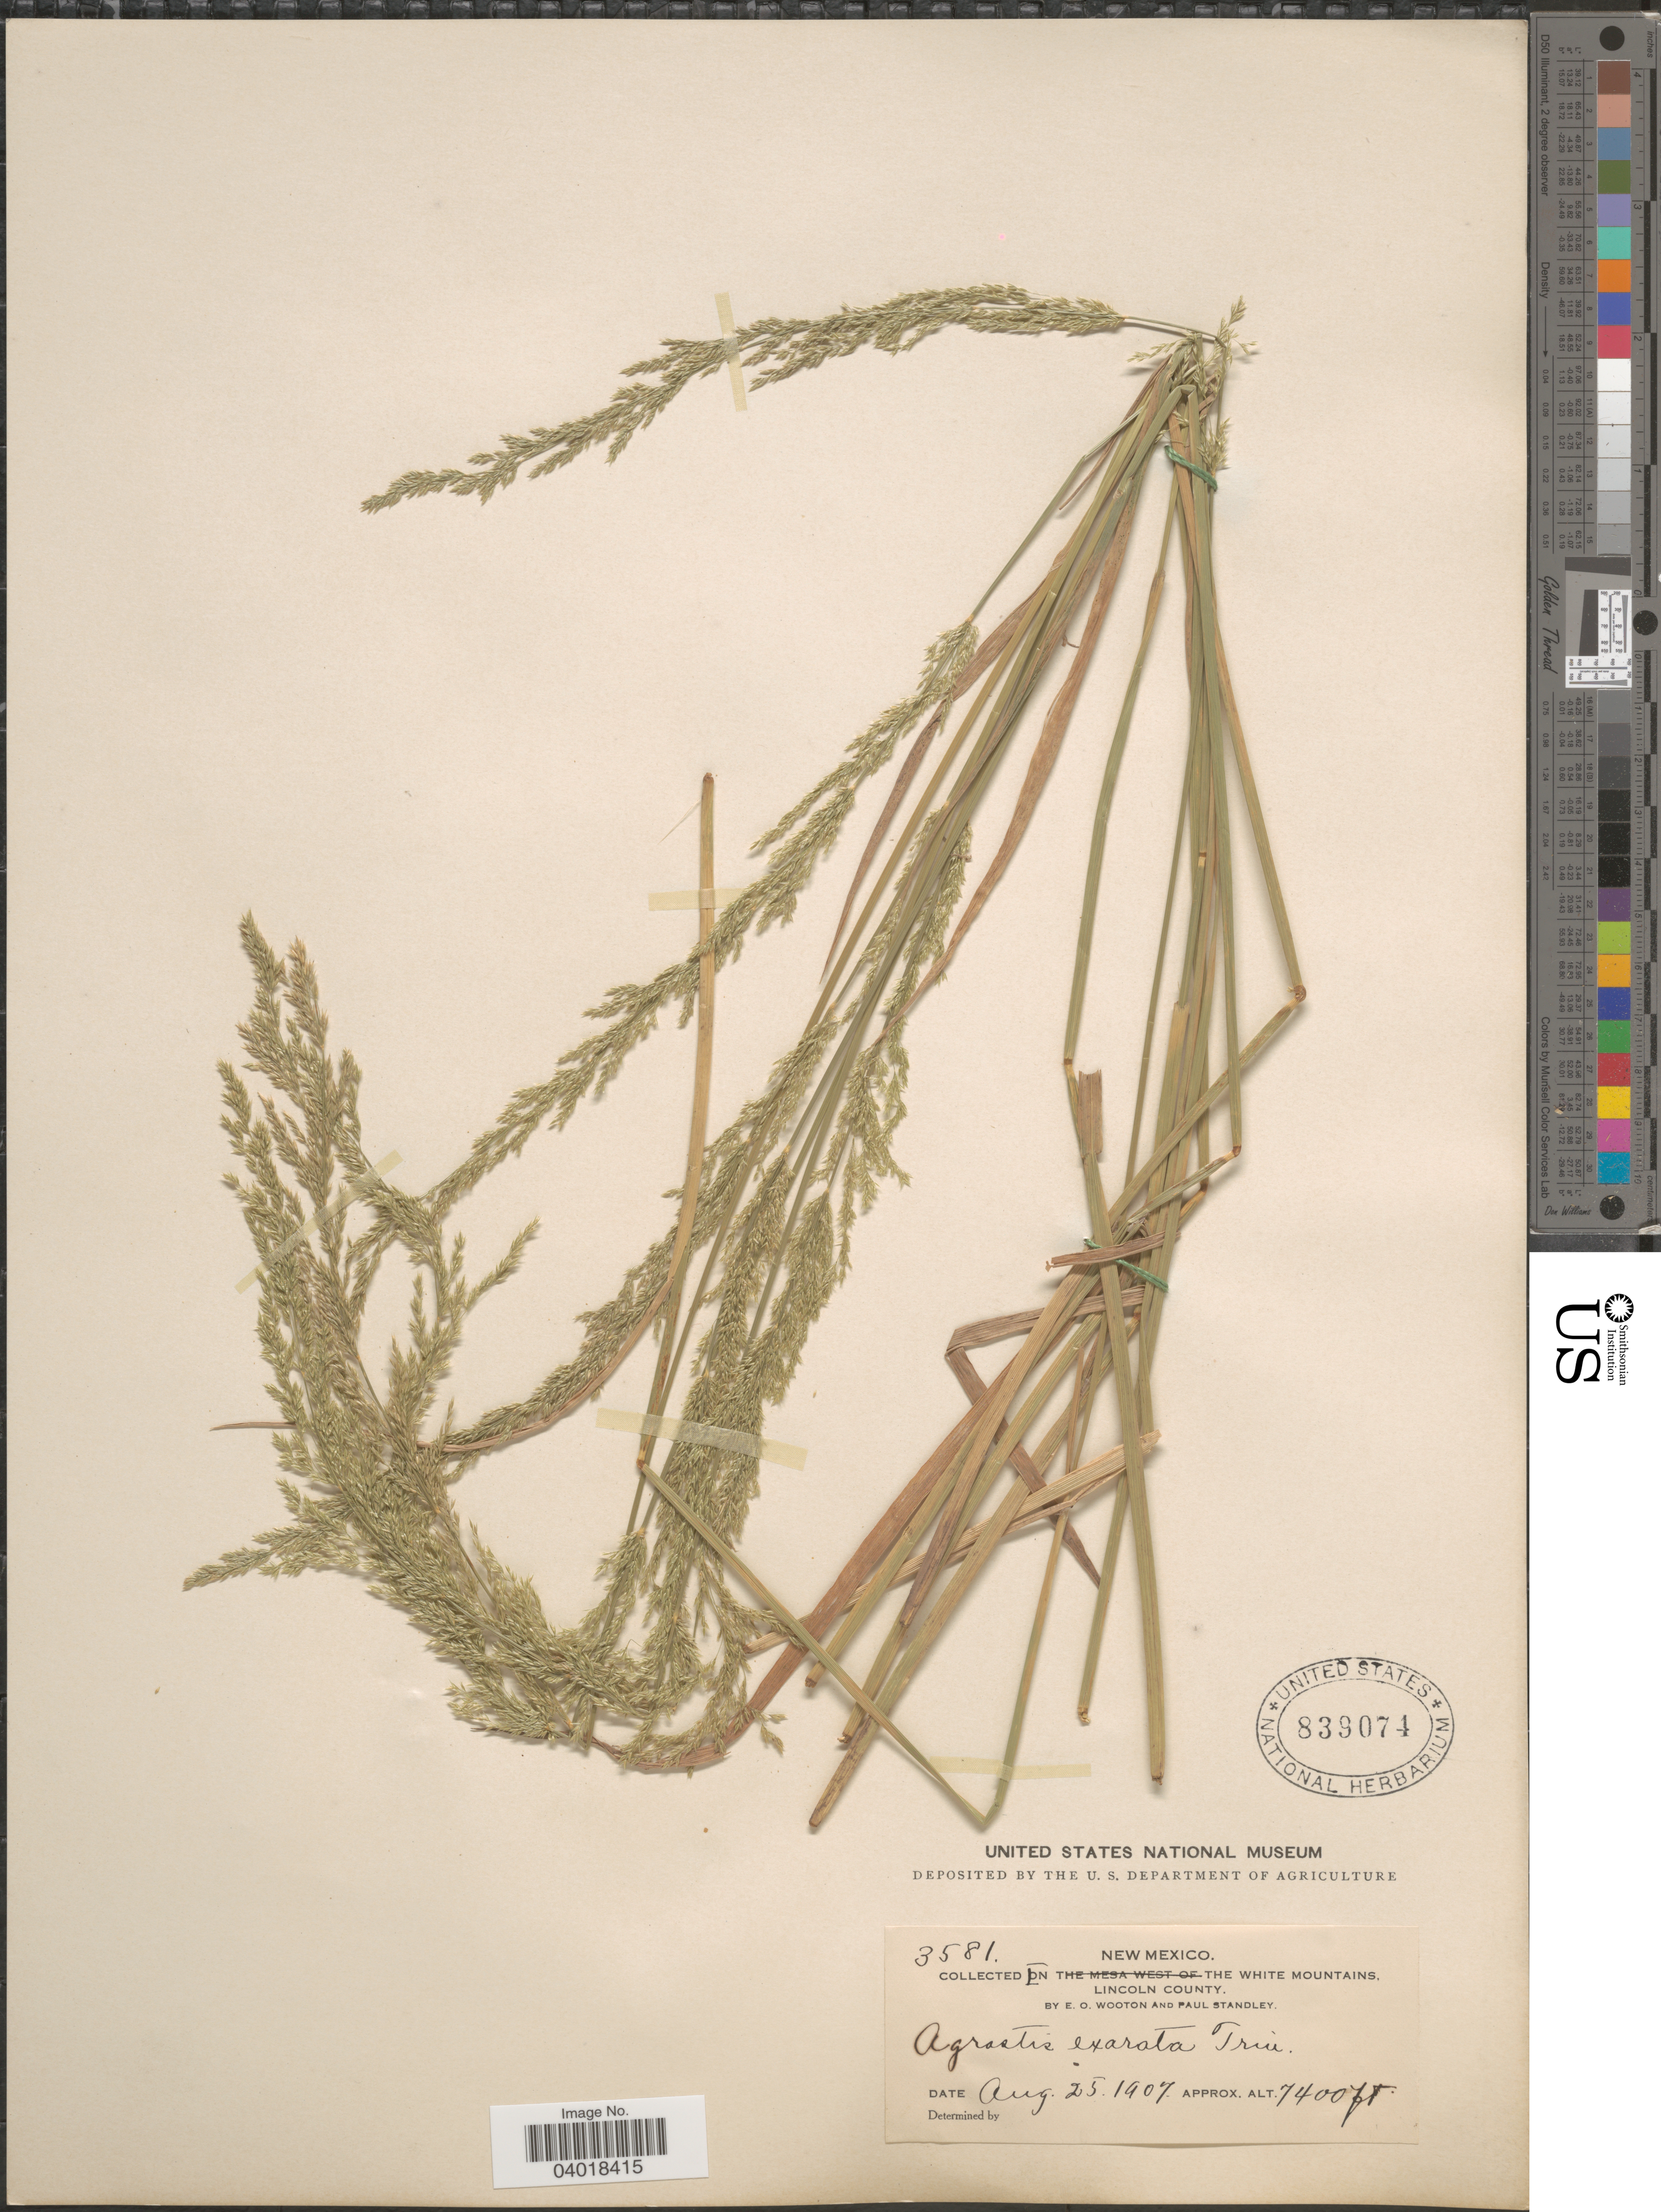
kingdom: Plantae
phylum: Tracheophyta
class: Liliopsida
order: Poales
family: Poaceae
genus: Agrostis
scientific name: Agrostis exarata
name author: Trin.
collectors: E. O. Wooton & P. C. Standley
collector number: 3581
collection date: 1907-08-25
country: United States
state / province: New Mexico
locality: In the White Mountains, Lincoln County.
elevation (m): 2256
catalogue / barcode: US 839074